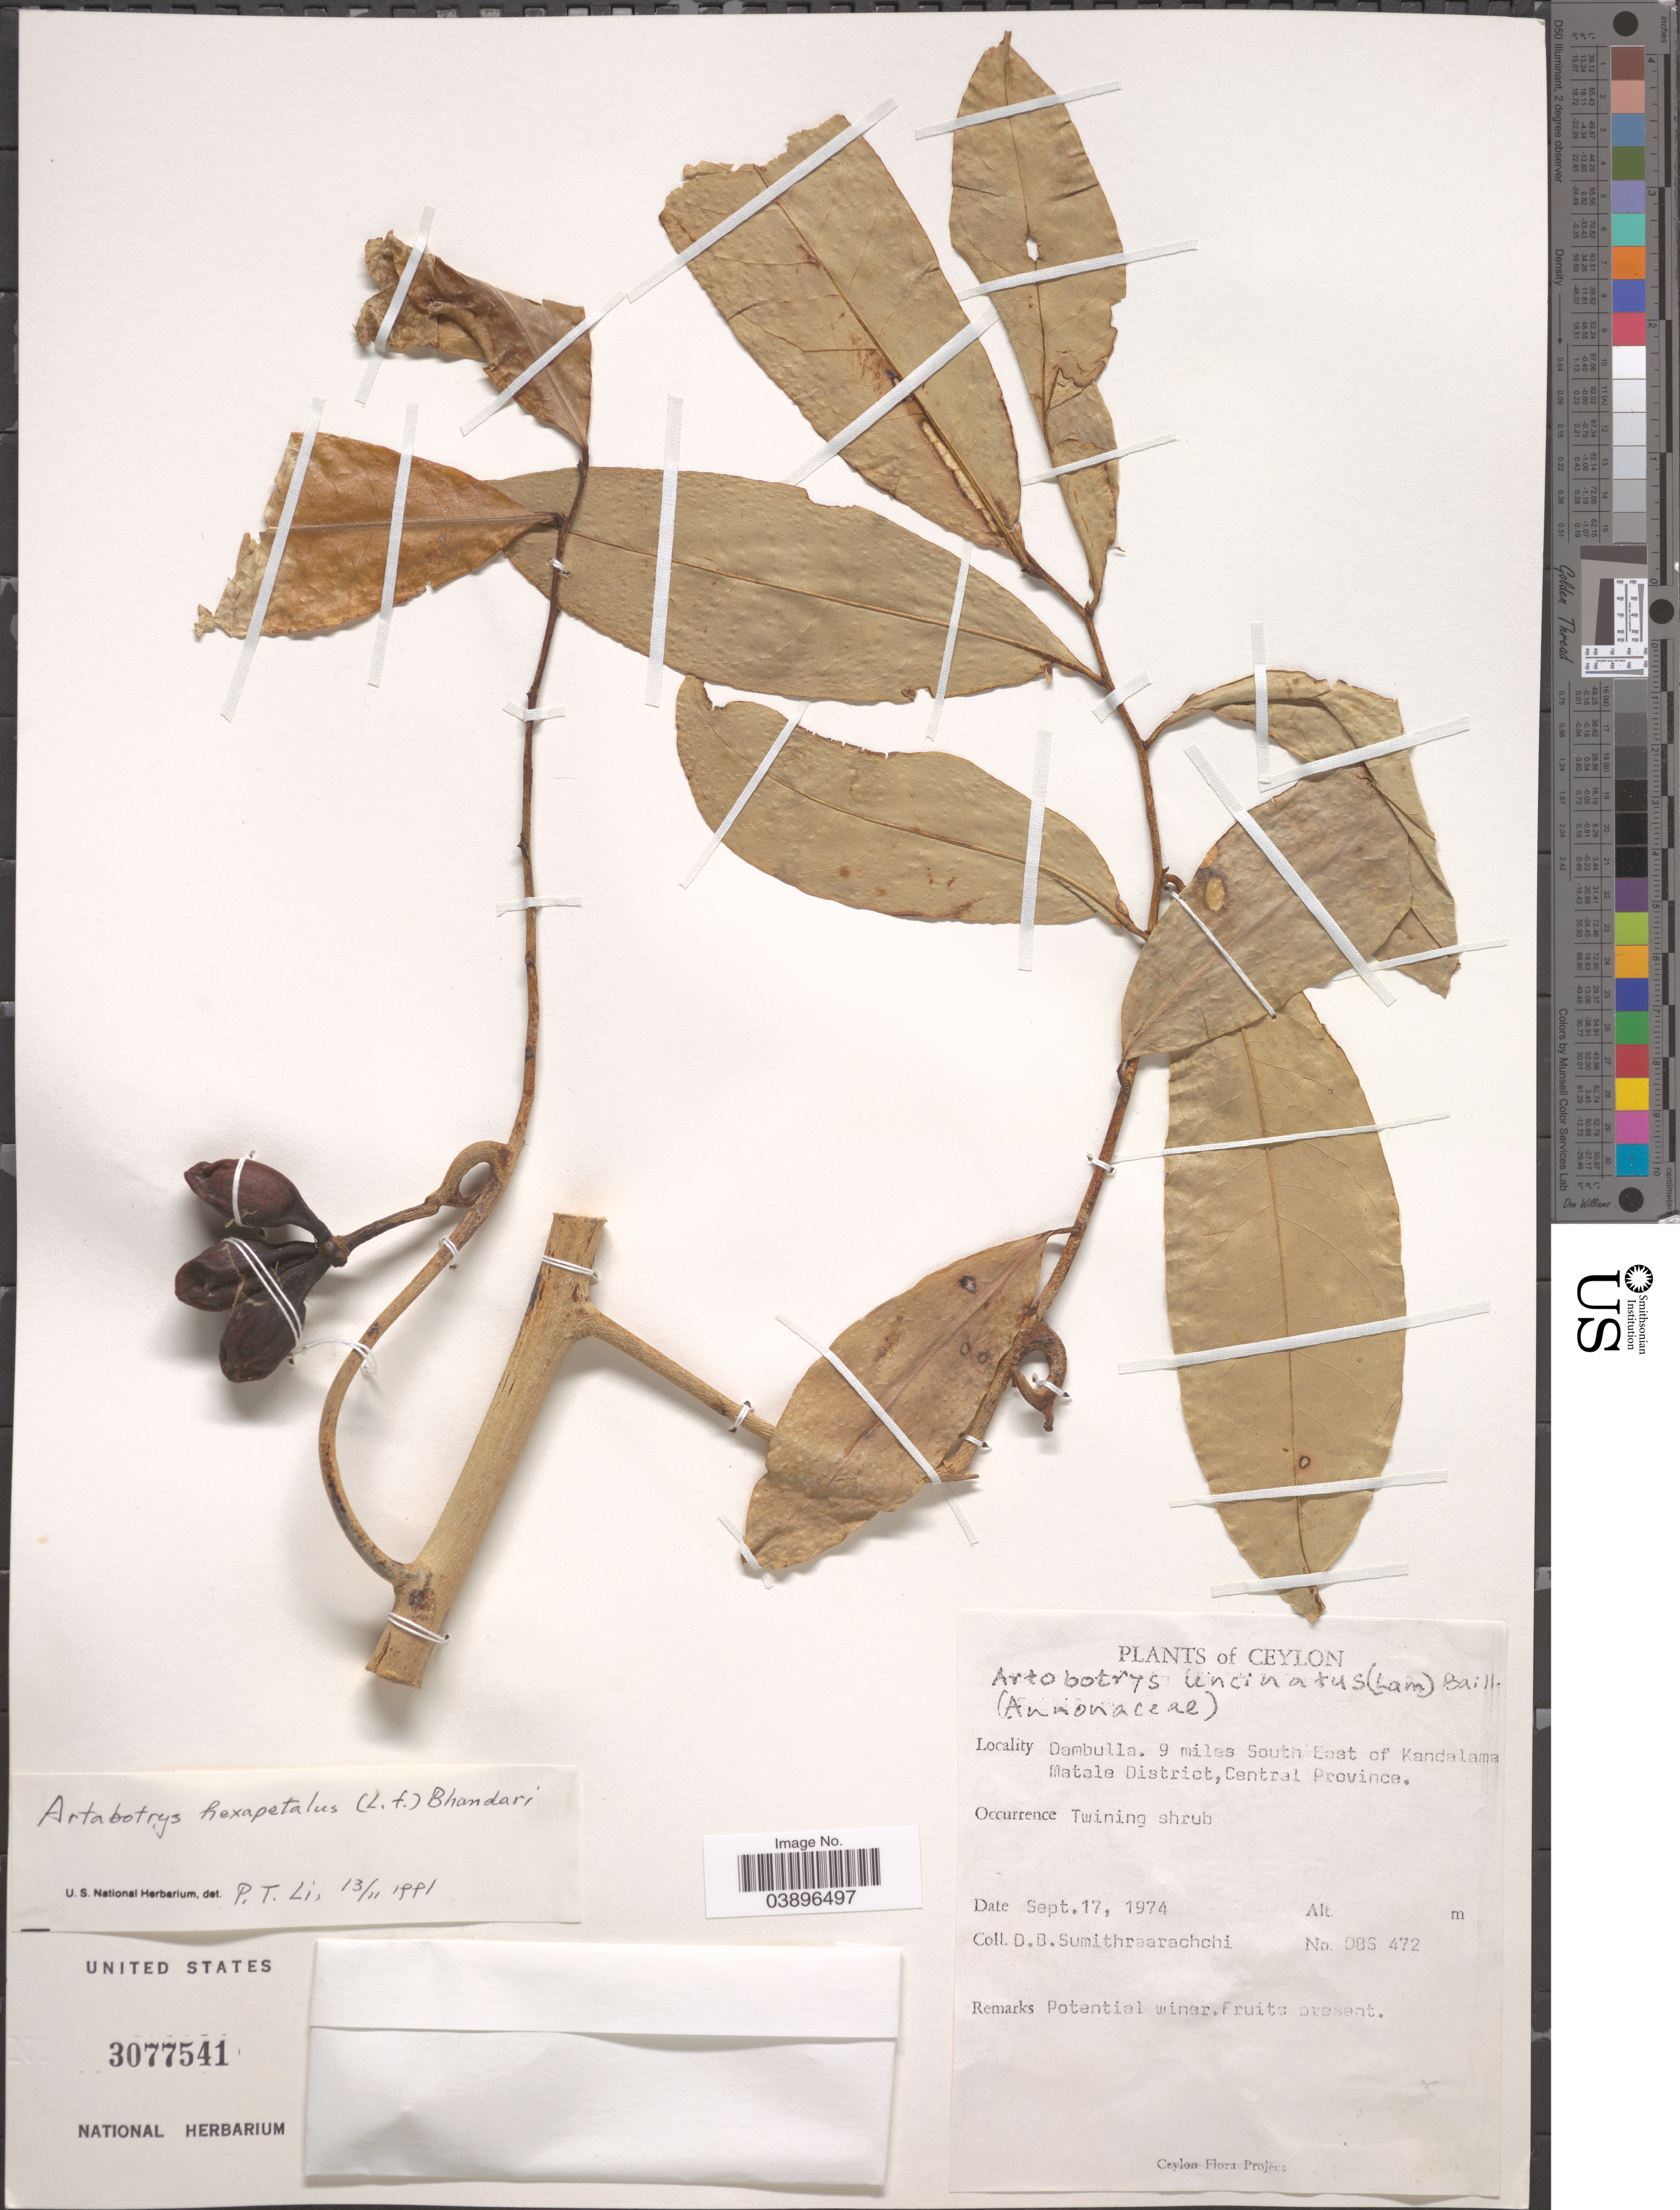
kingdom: Plantae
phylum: Tracheophyta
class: Magnoliopsida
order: Magnoliales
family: Annonaceae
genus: Artabotrys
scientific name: Artabotrys uncinatus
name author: (Lam.) Merr.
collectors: D. B. Sumithraarachchi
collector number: DBS 472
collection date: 1974-09-17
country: Sri Lanka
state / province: Central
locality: Ceylon. Dambulla. 9 miles South East of Kandalama matale District.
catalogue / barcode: US 3077541